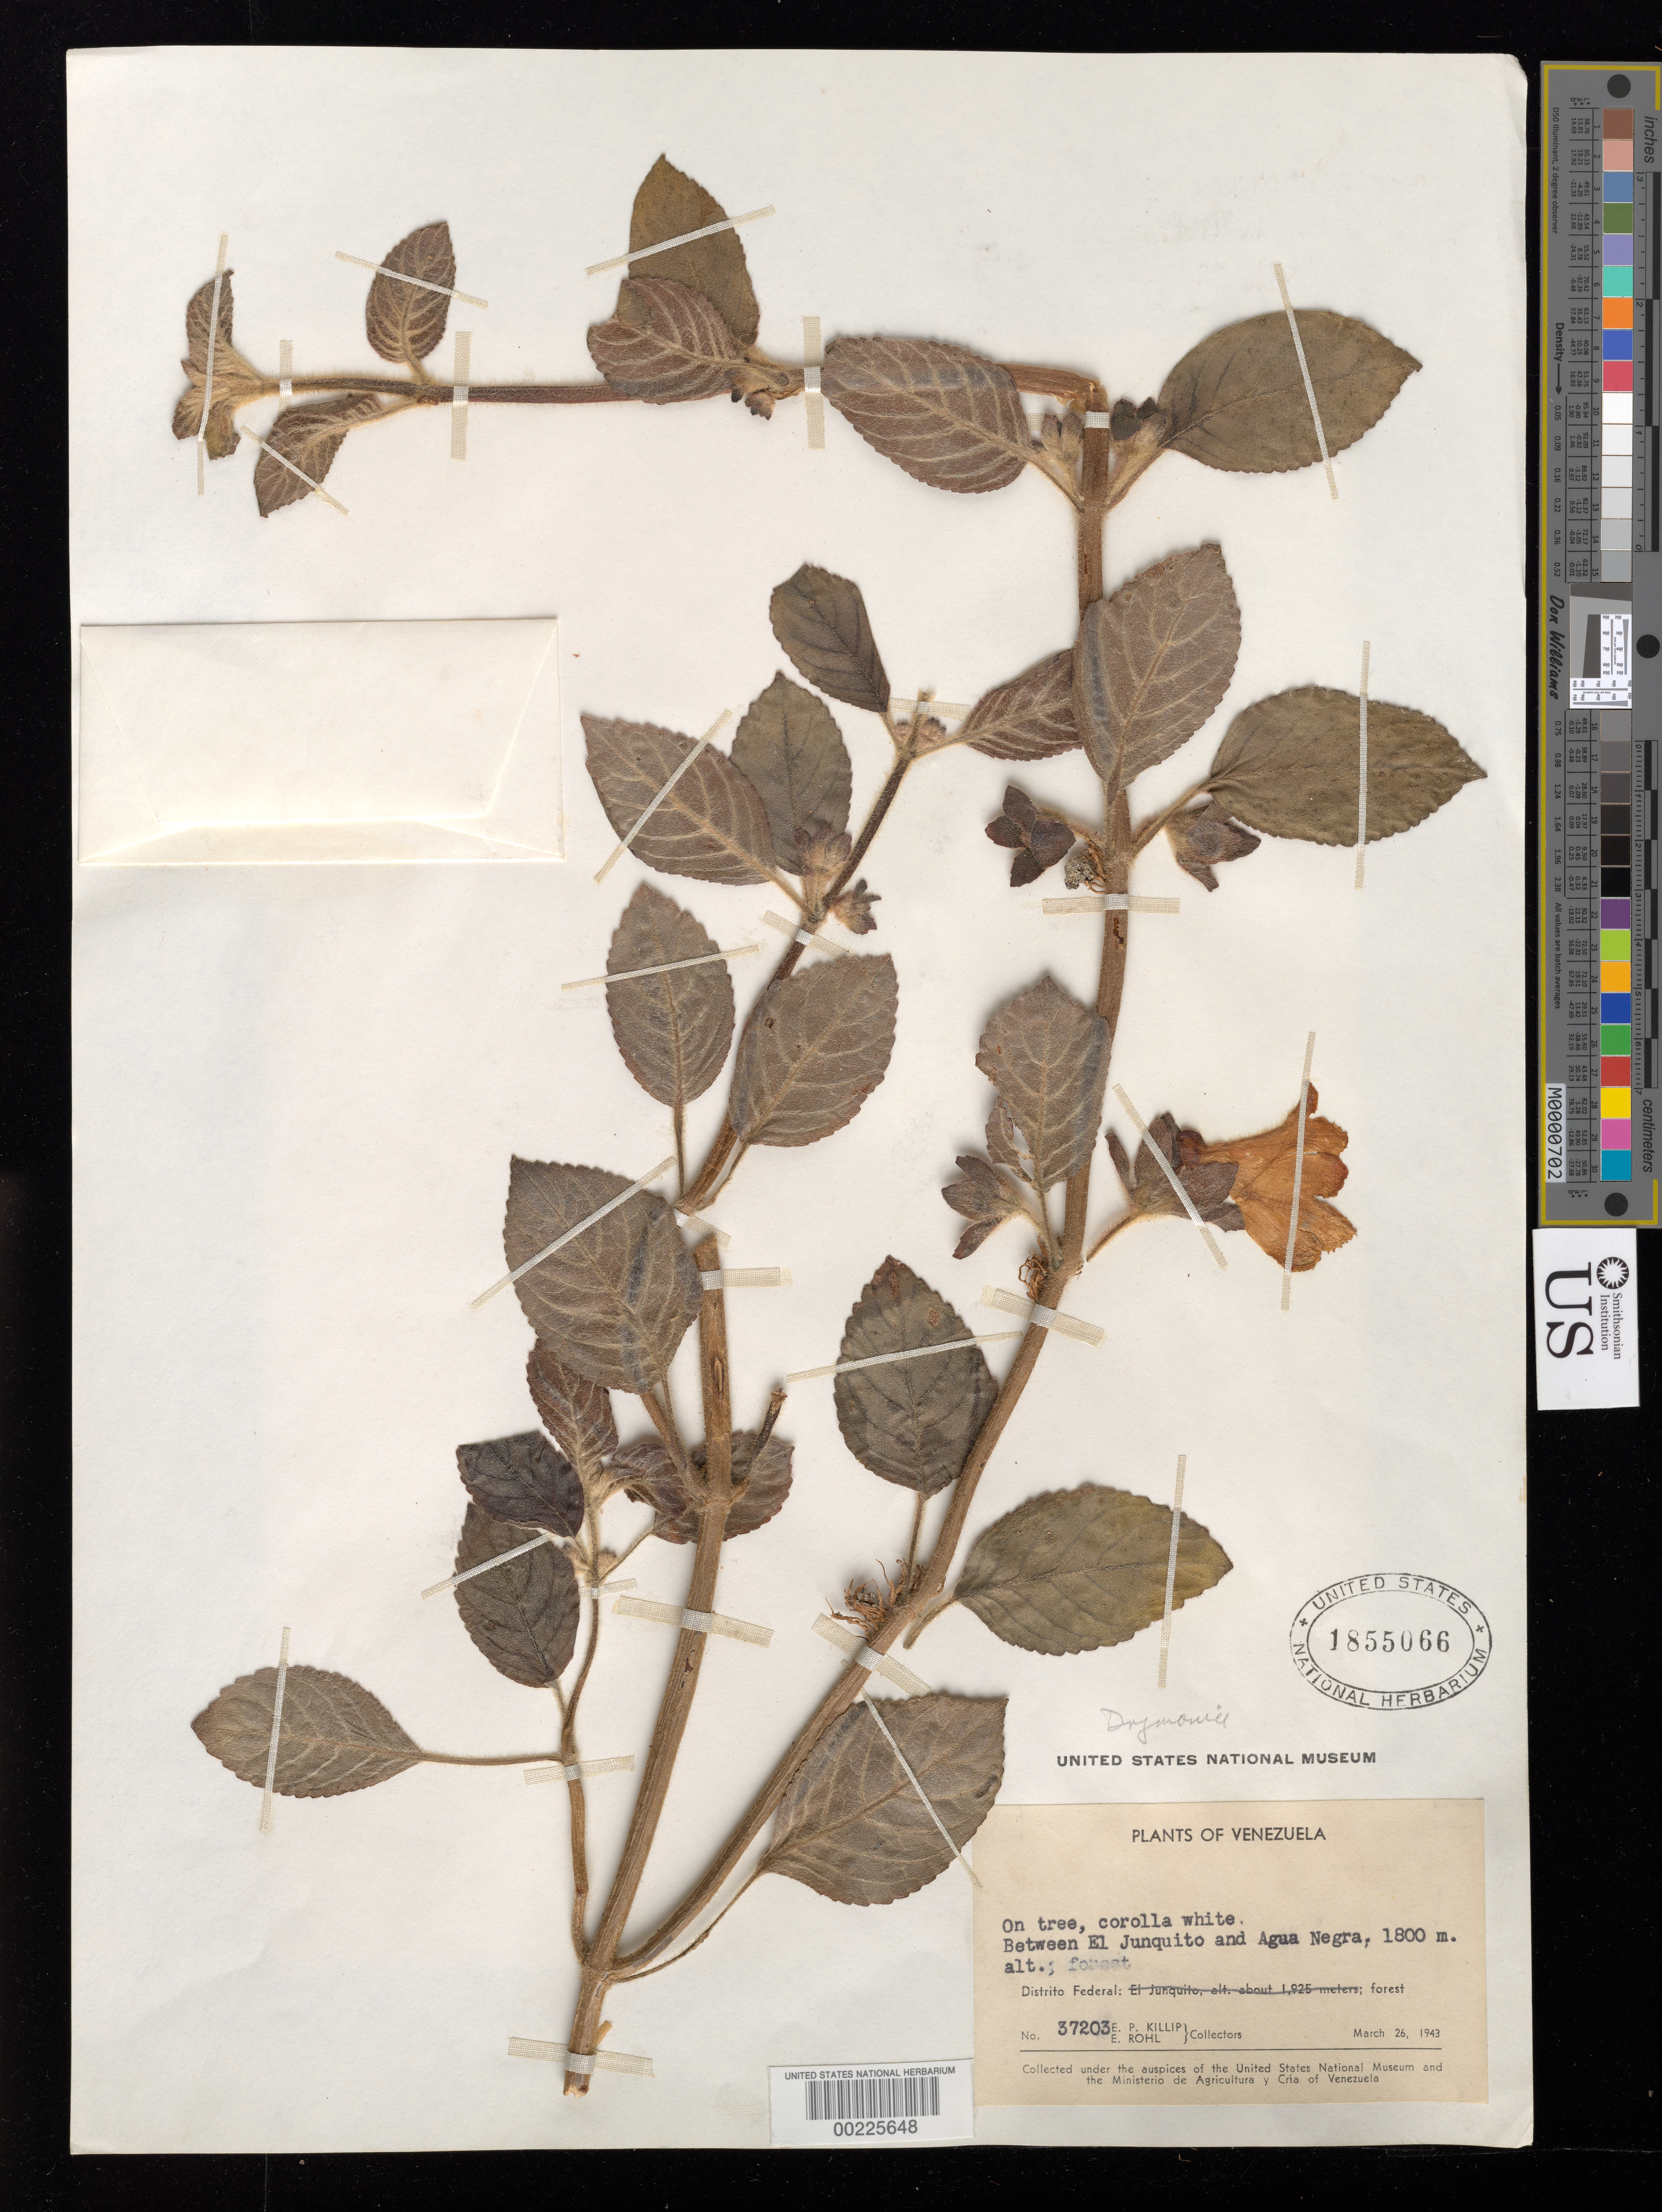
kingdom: Plantae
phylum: Tracheophyta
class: Magnoliopsida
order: Lamiales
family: Gesneriaceae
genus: Drymonia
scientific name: Drymonia sp.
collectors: E. P. Killip & E. Röhl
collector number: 37203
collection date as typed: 26 Mar 1943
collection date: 1943-03-26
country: Venezuela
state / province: Distrito Federal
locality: Between El Junquito and Agua Negra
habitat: Forest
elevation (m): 1800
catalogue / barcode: US 1855066